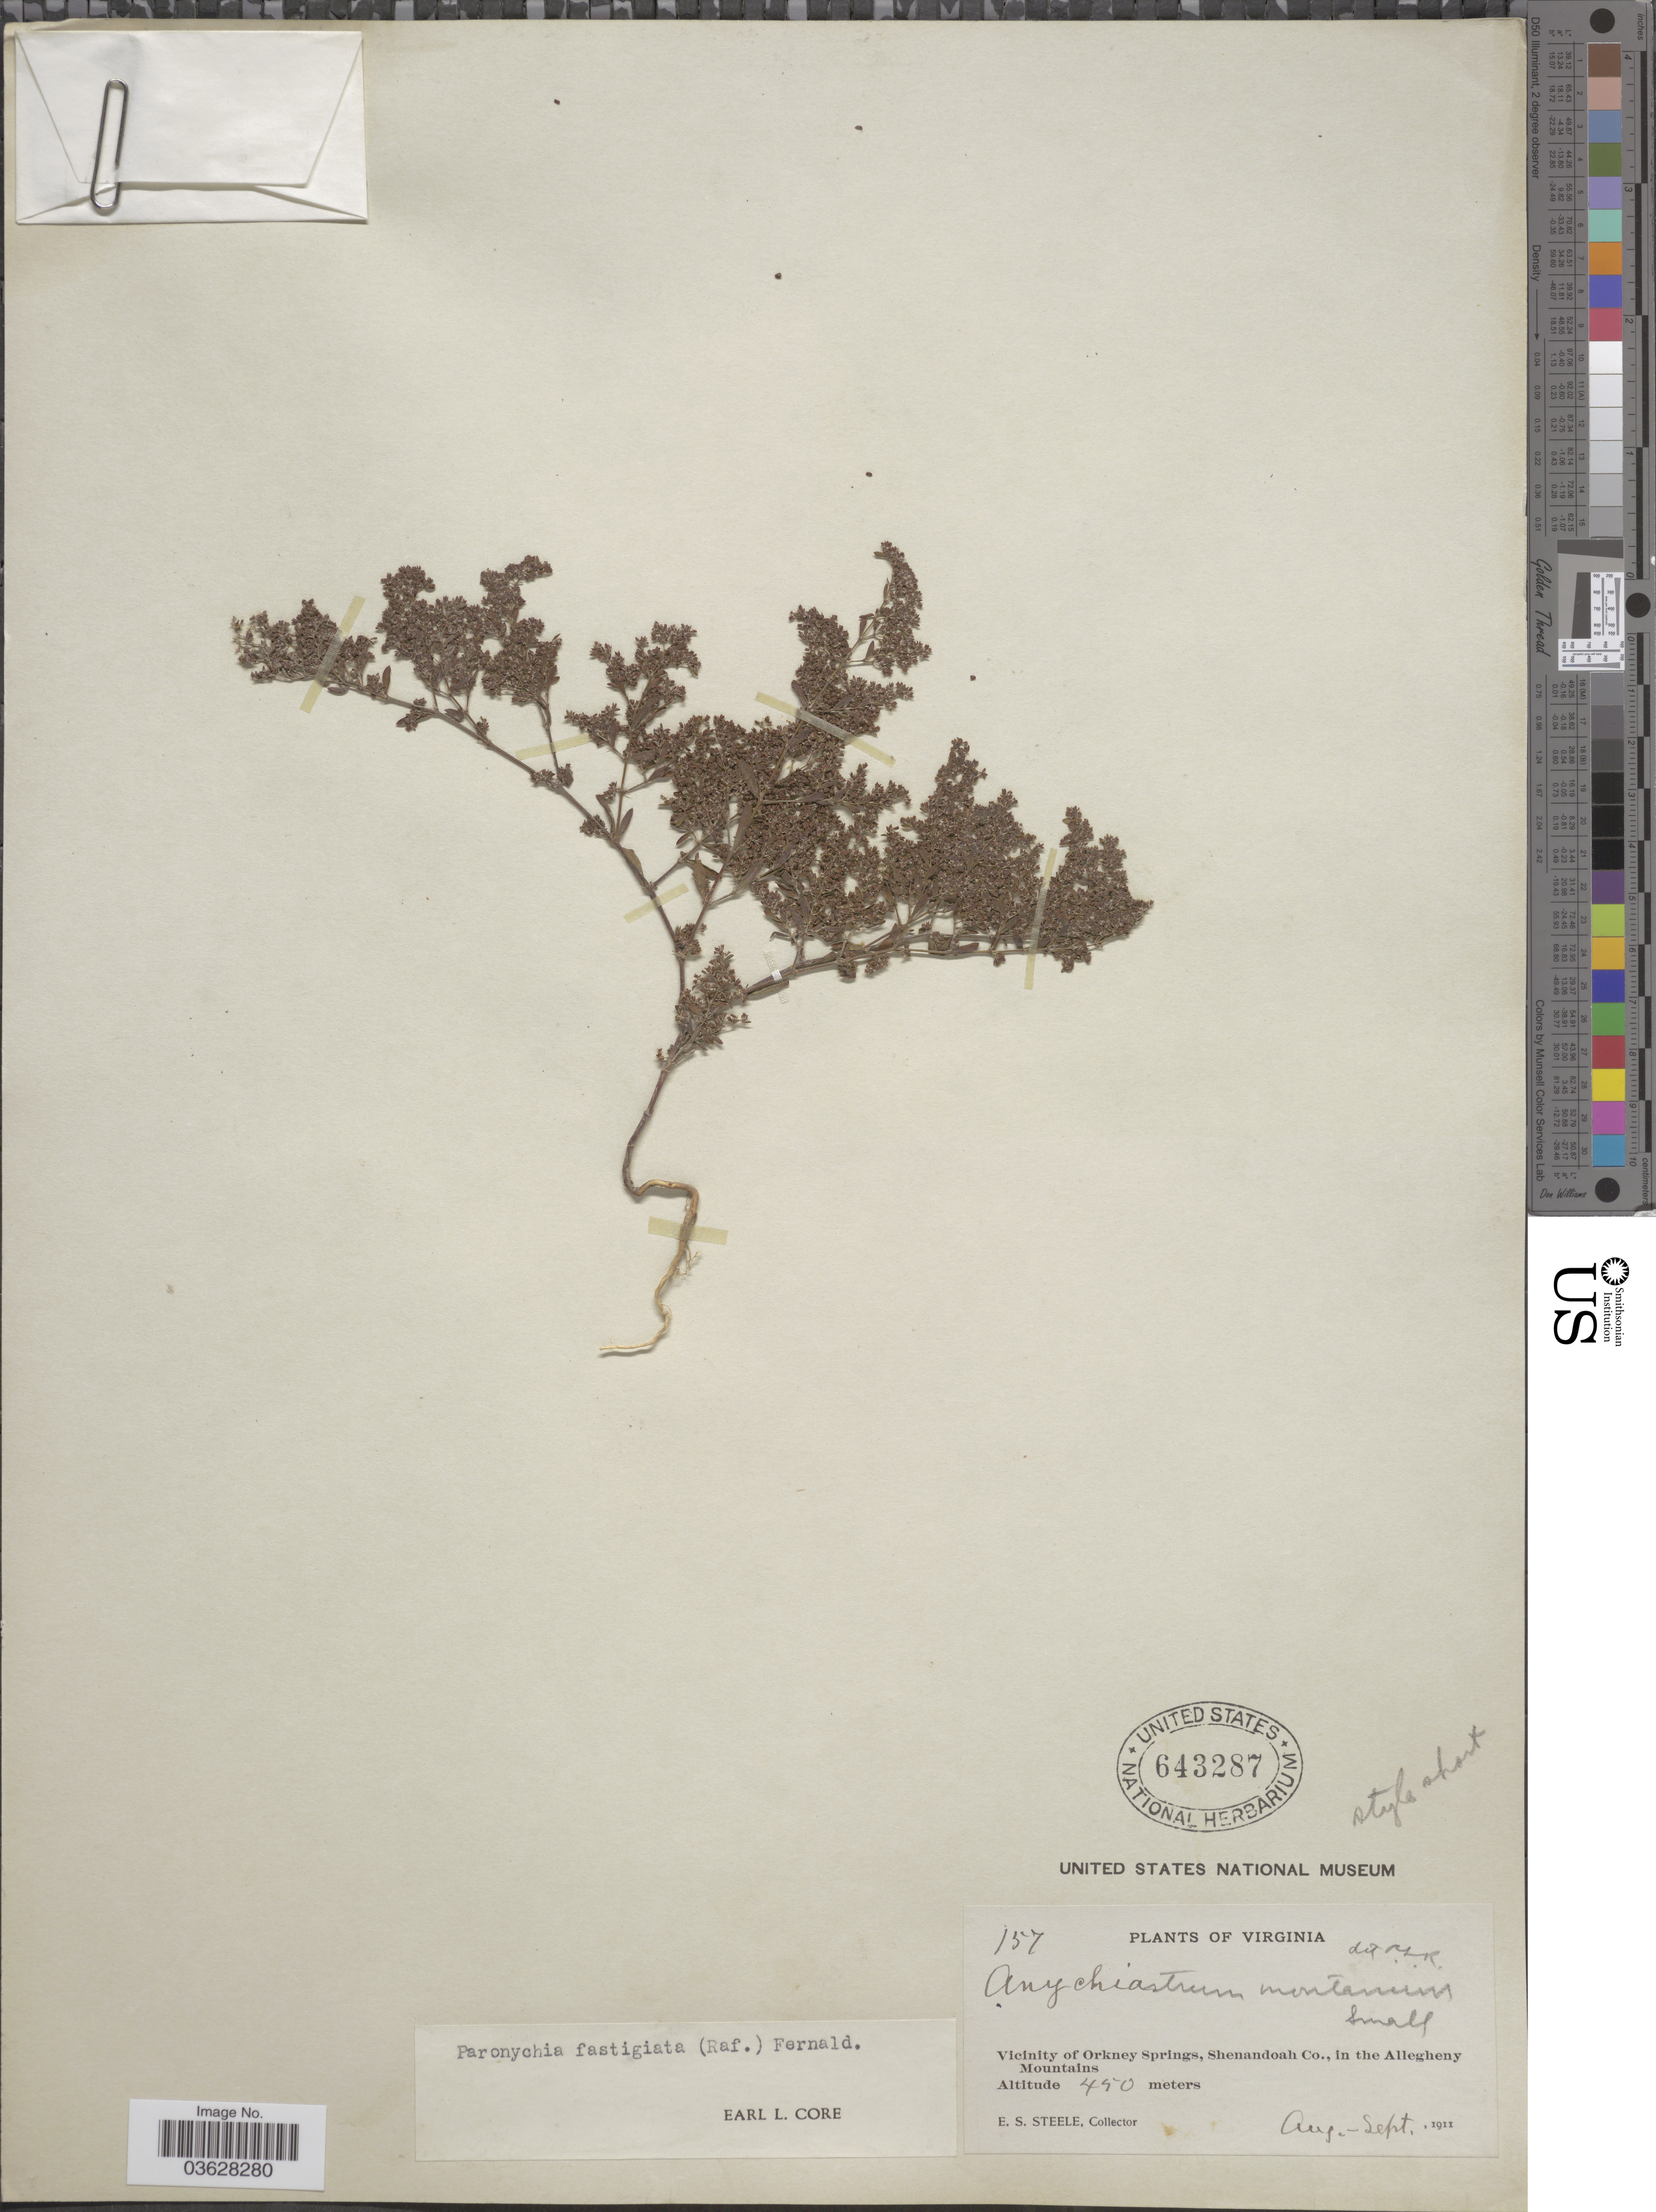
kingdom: Plantae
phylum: Tracheophyta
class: Magnoliopsida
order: Caryophyllales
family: Caryophyllaceae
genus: Paronychia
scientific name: Paronychia fastigiata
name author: (Raf.) Fernald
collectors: E. Steele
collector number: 157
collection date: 1911-08/1911-09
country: United States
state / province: Virginia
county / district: Shenandoah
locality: Vicinity of Orkney Springs, Shenandoah Co., in the Allegheny Mountains.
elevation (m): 450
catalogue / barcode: US 643287